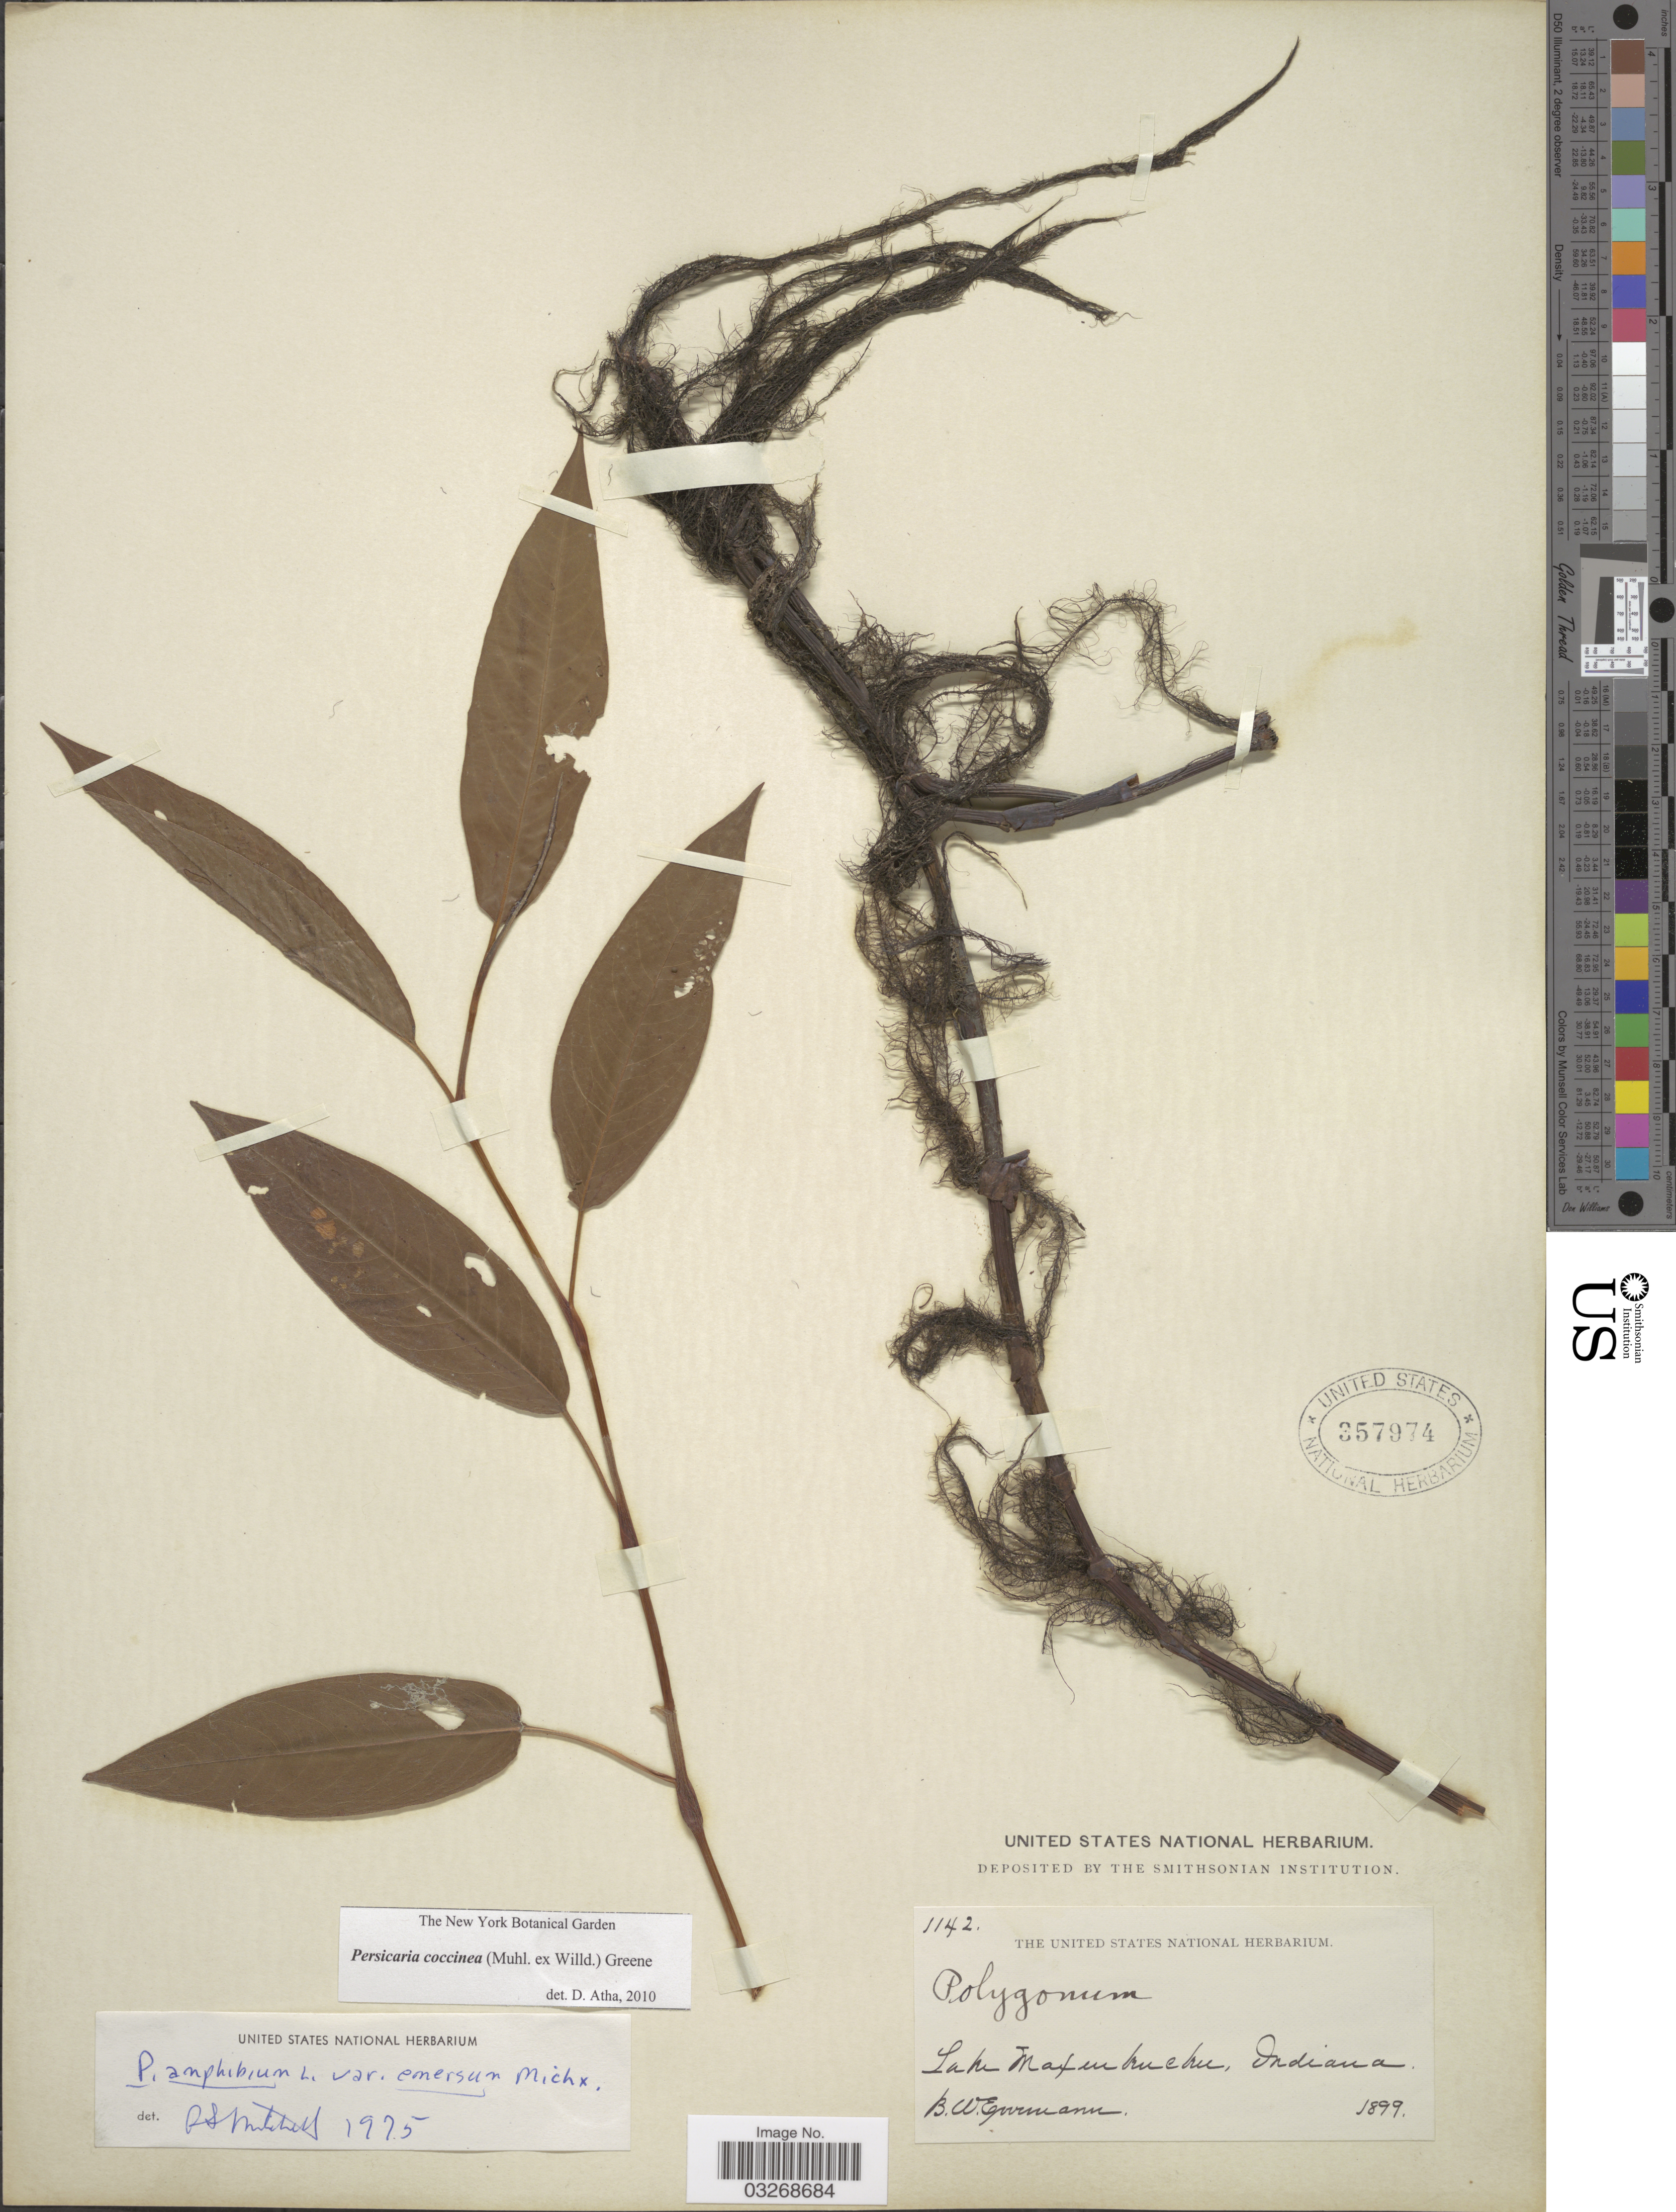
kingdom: Plantae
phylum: Tracheophyta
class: Magnoliopsida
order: Caryophyllales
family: Polygonaceae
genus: Persicaria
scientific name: Persicaria coccinea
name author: (Muhl. ex Willd.) Greene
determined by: Atha, D. E.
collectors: B. W. Evermann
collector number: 1142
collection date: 1899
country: United States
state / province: Indiana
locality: Lake Maxinkuckee.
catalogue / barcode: US 357974